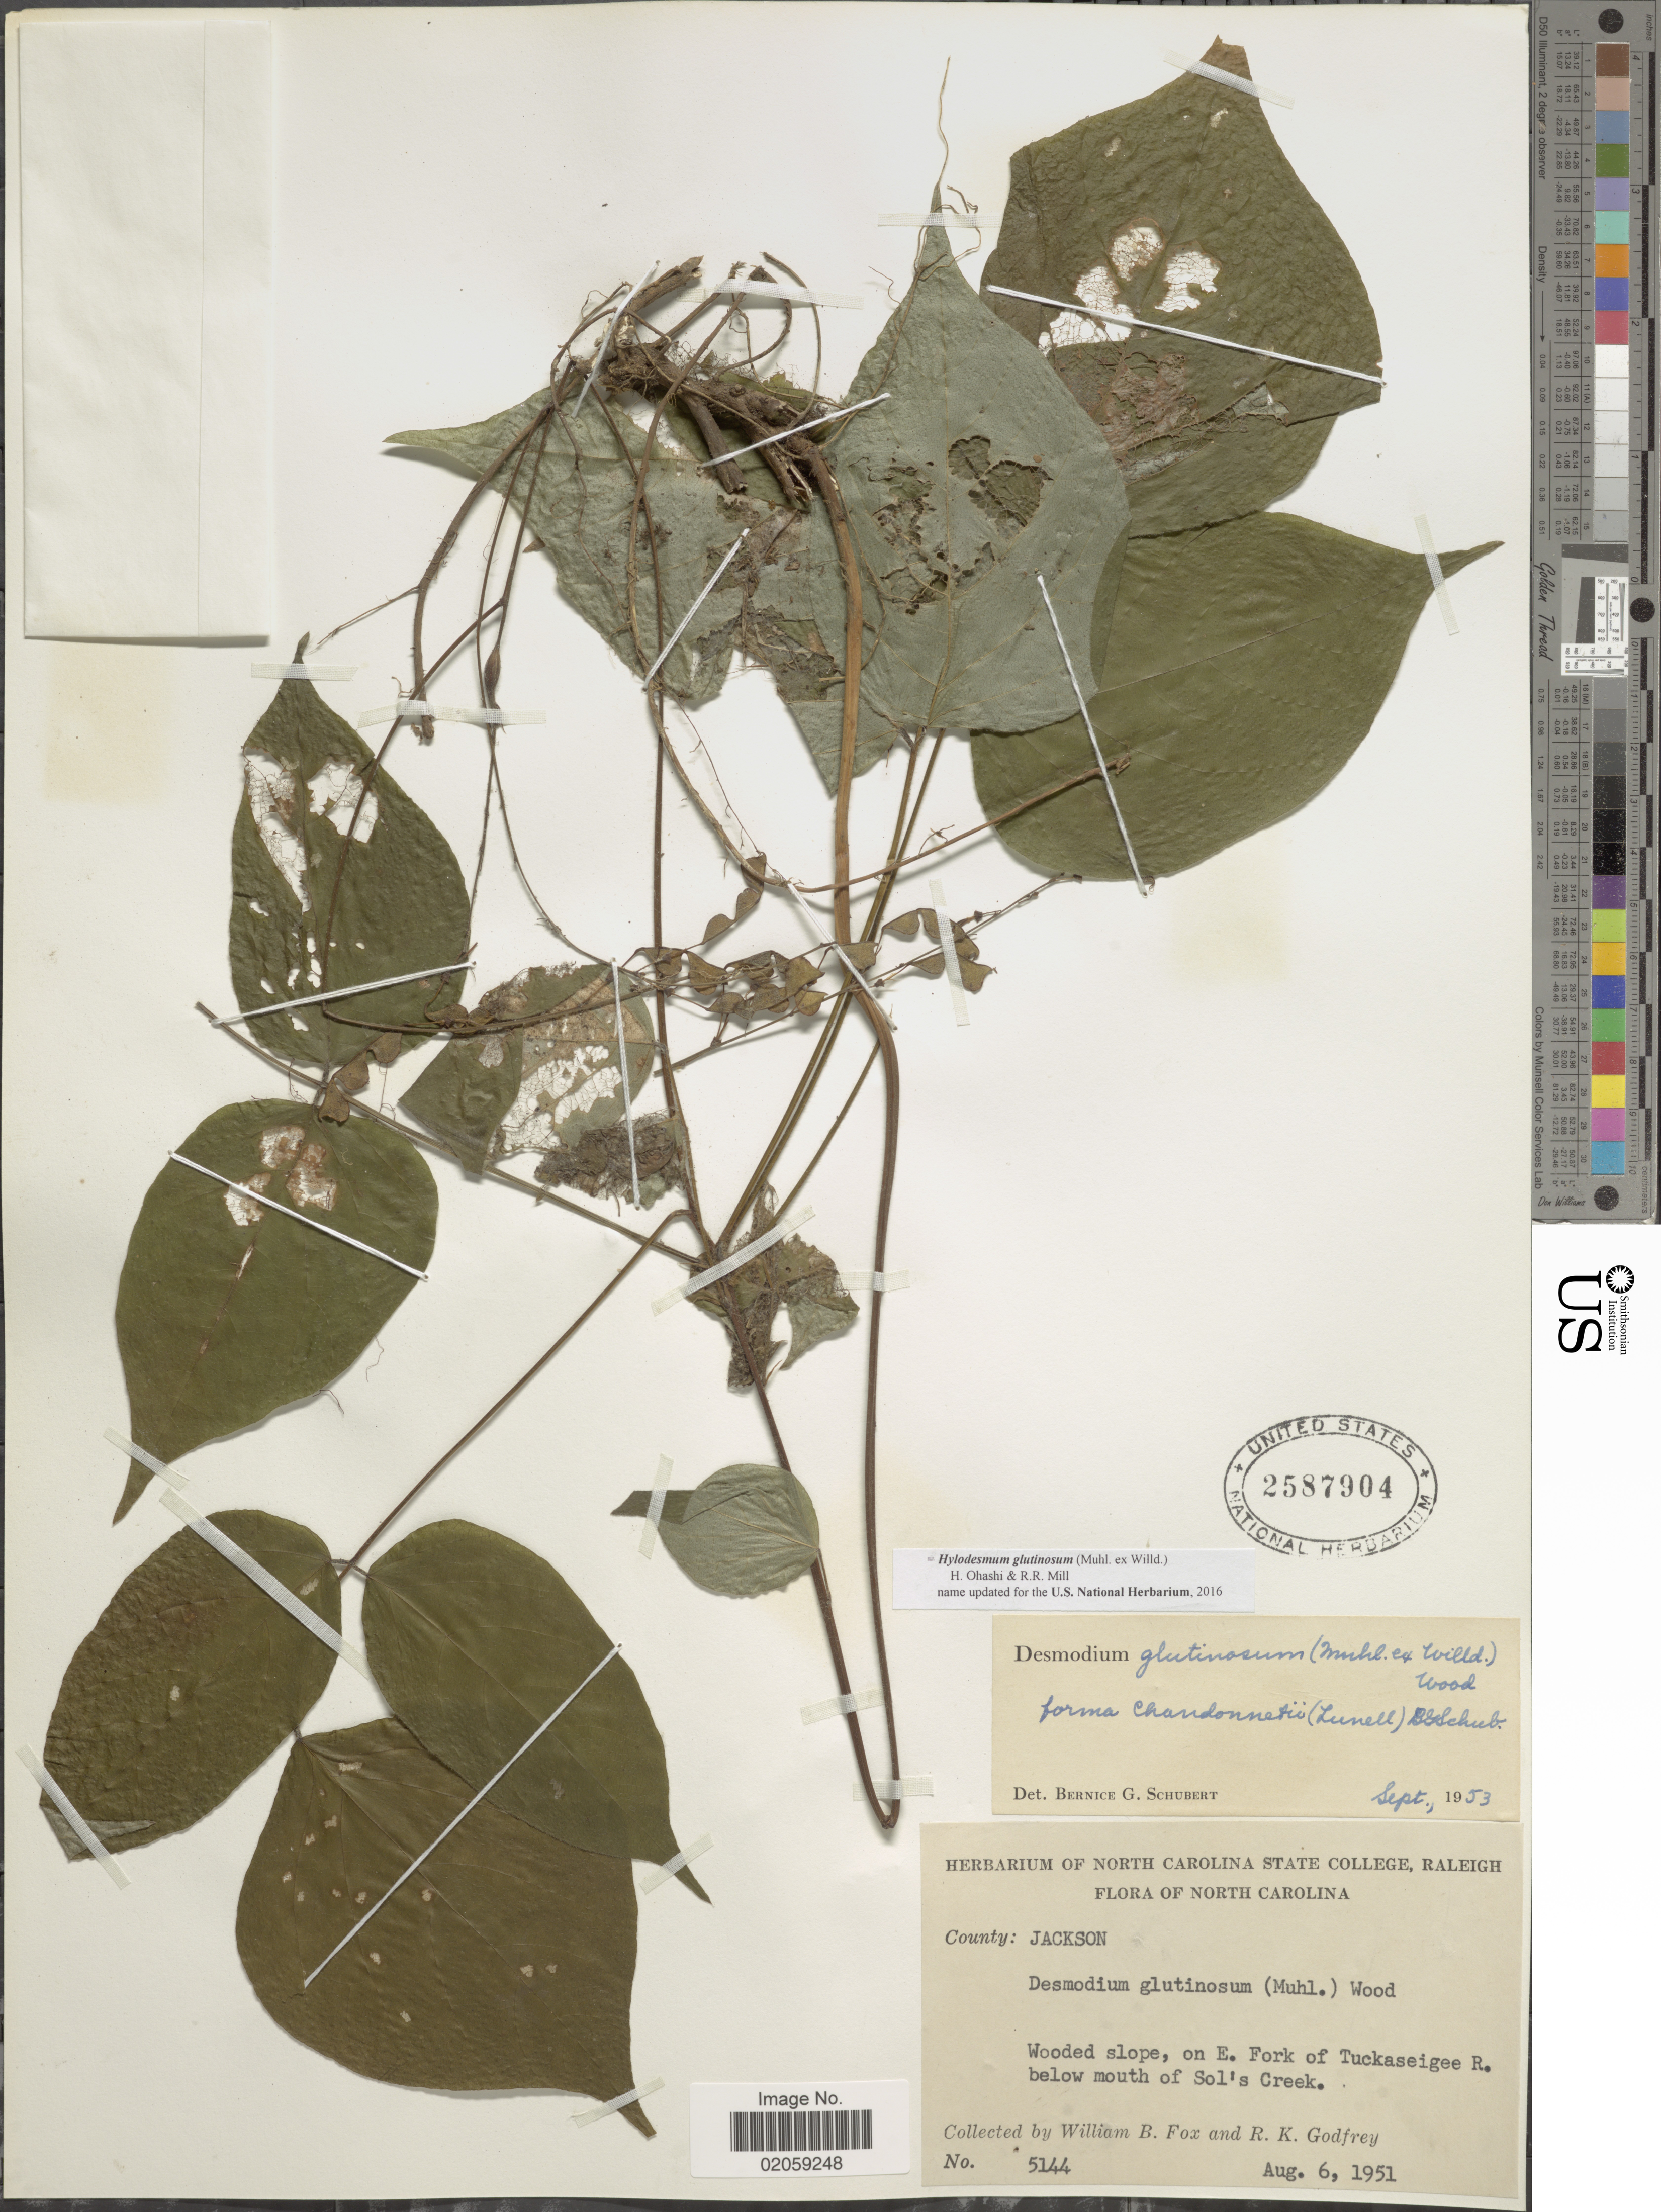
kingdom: Plantae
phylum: Tracheophyta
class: Magnoliopsida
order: Fabales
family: Fabaceae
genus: Hylodesmum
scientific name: Hylodesmum glutinosum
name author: (Muhl. ex Willd.) H. Ohashi & R.R. Mill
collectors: W. B. Fox & R. K. Godfrey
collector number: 5144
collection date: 1951-08-06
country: United States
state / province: North Carolina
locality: County Jackson, On E Fork of Tuckaseigee R., below mouth of Sol's Creek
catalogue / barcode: US 2587904